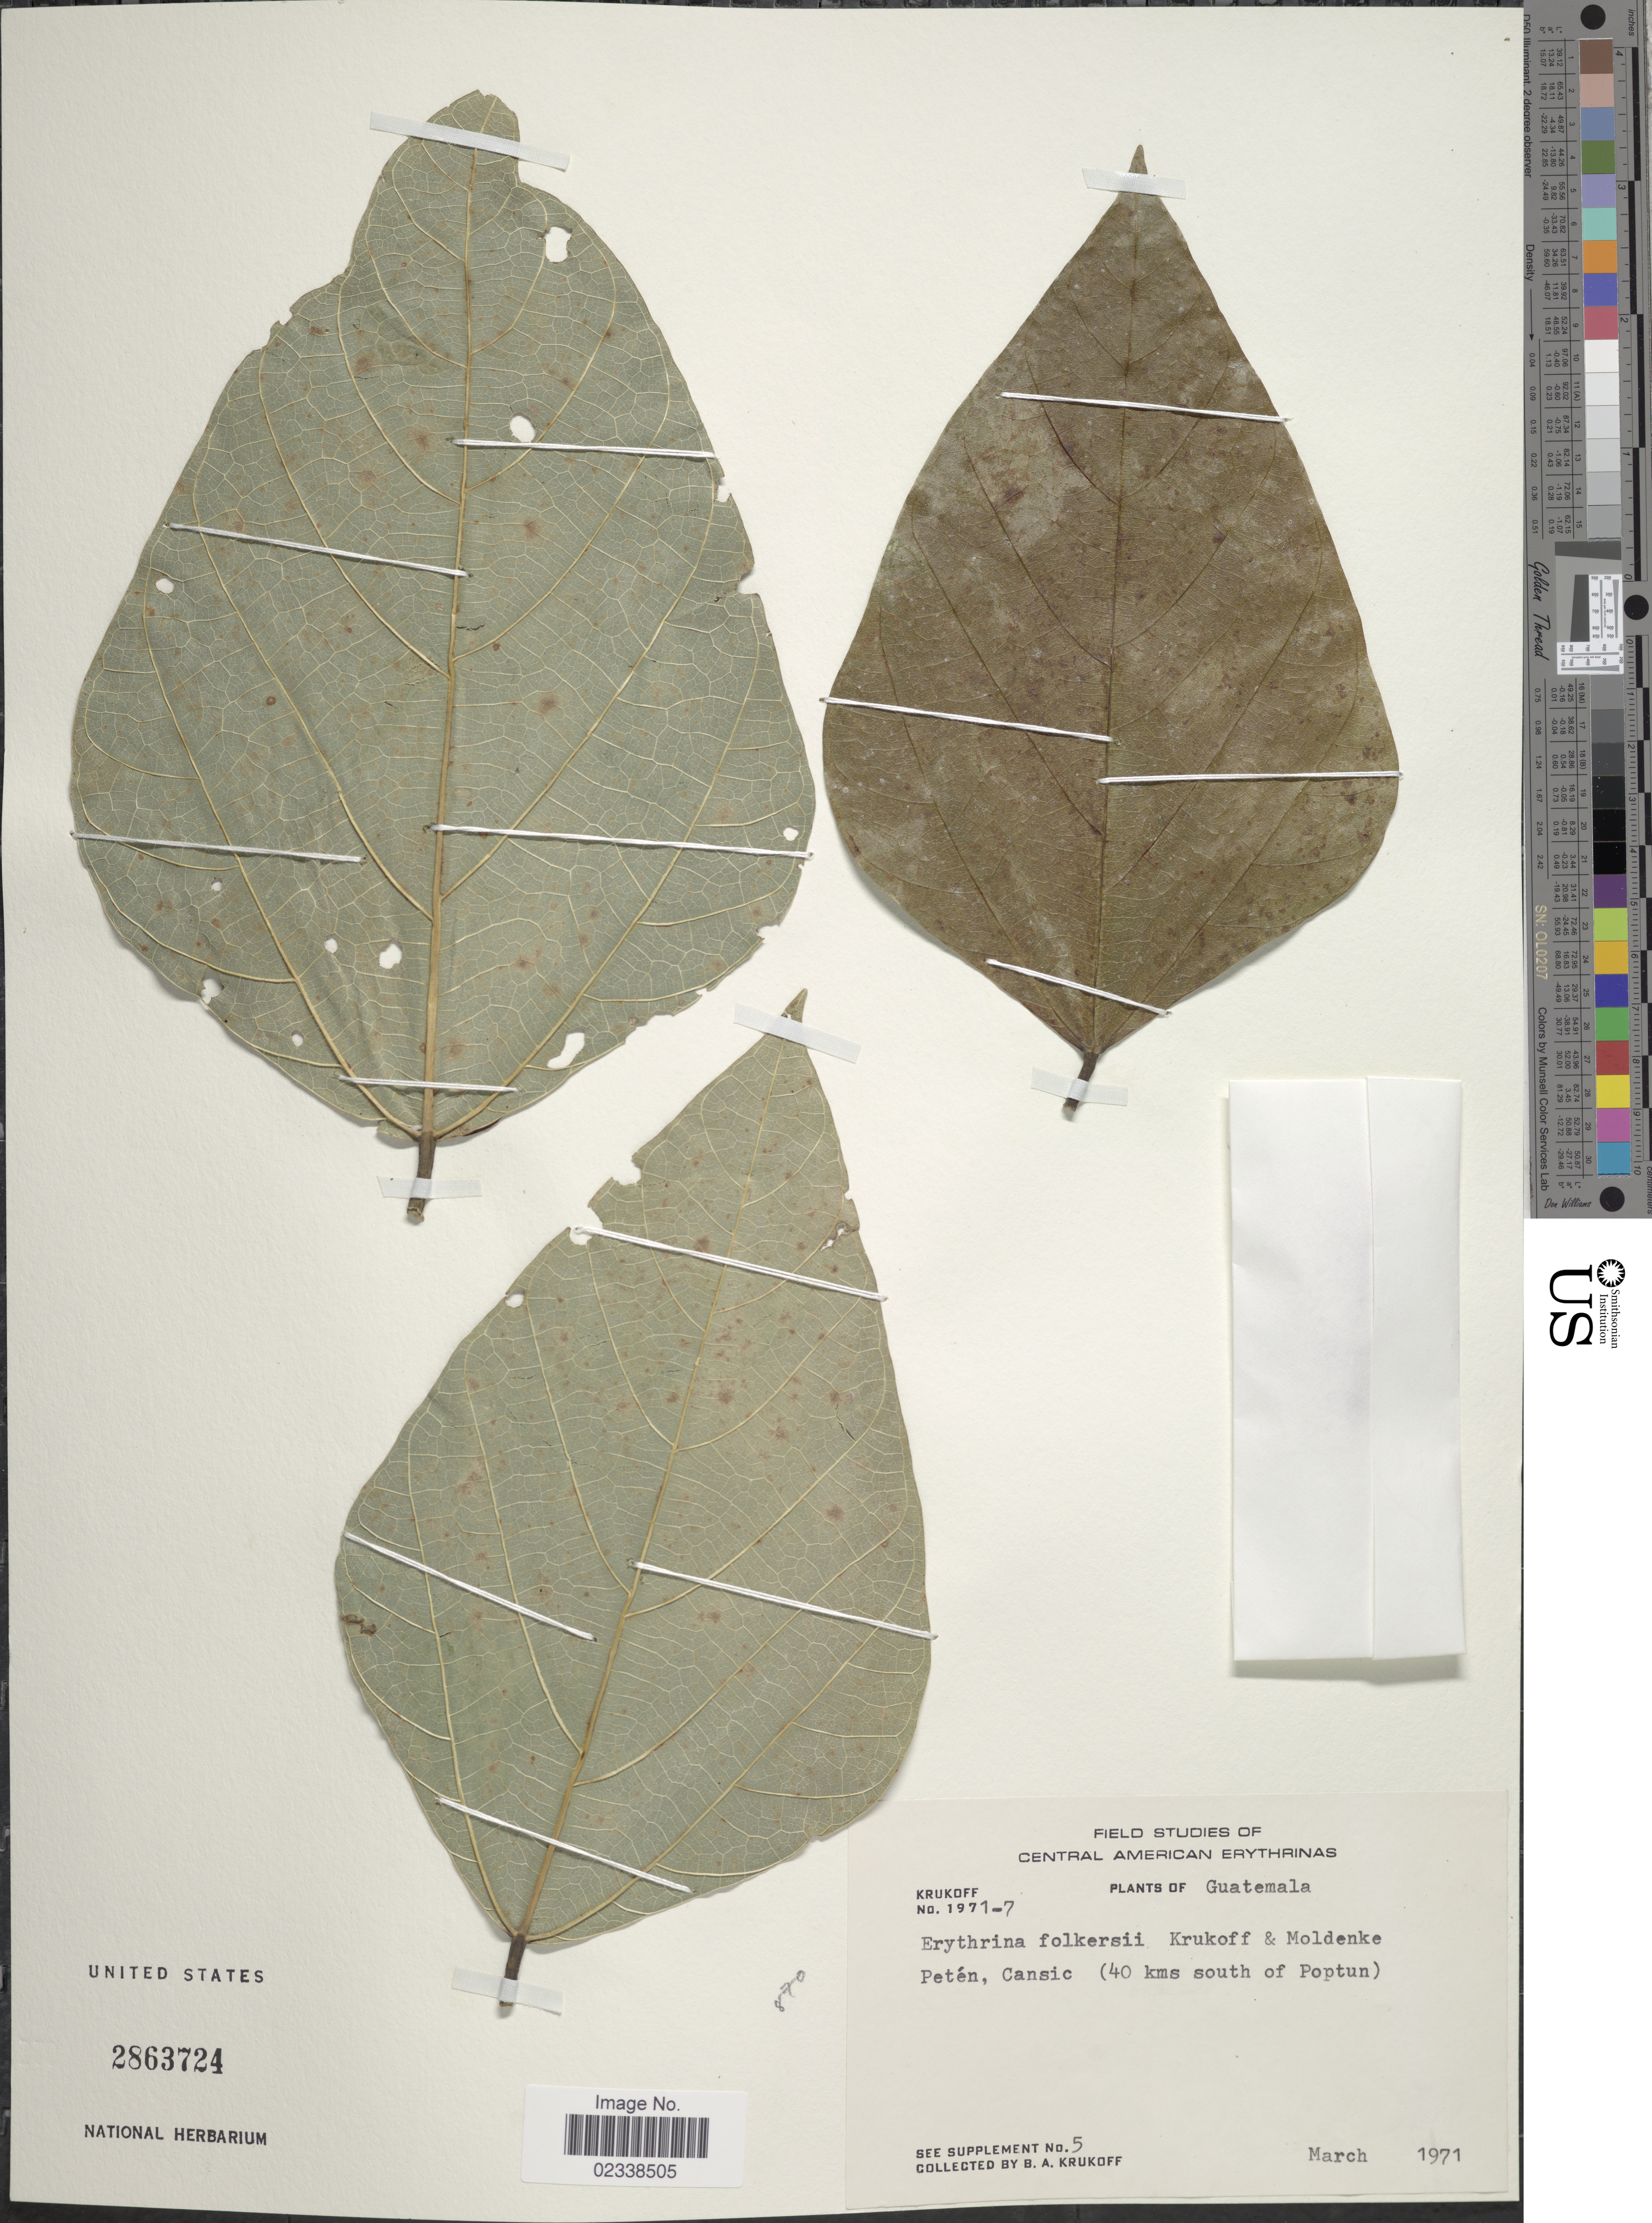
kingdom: Plantae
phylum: Tracheophyta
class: Magnoliopsida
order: Fabales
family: Fabaceae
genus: Erythrina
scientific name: Erythrina folkersii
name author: Krukoff & Moldenke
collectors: B. A. Krukoff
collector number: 1971-7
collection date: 1971-03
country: Guatemala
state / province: El Petén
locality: Cansic (40 kms south of Poptun)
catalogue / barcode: US 2863724